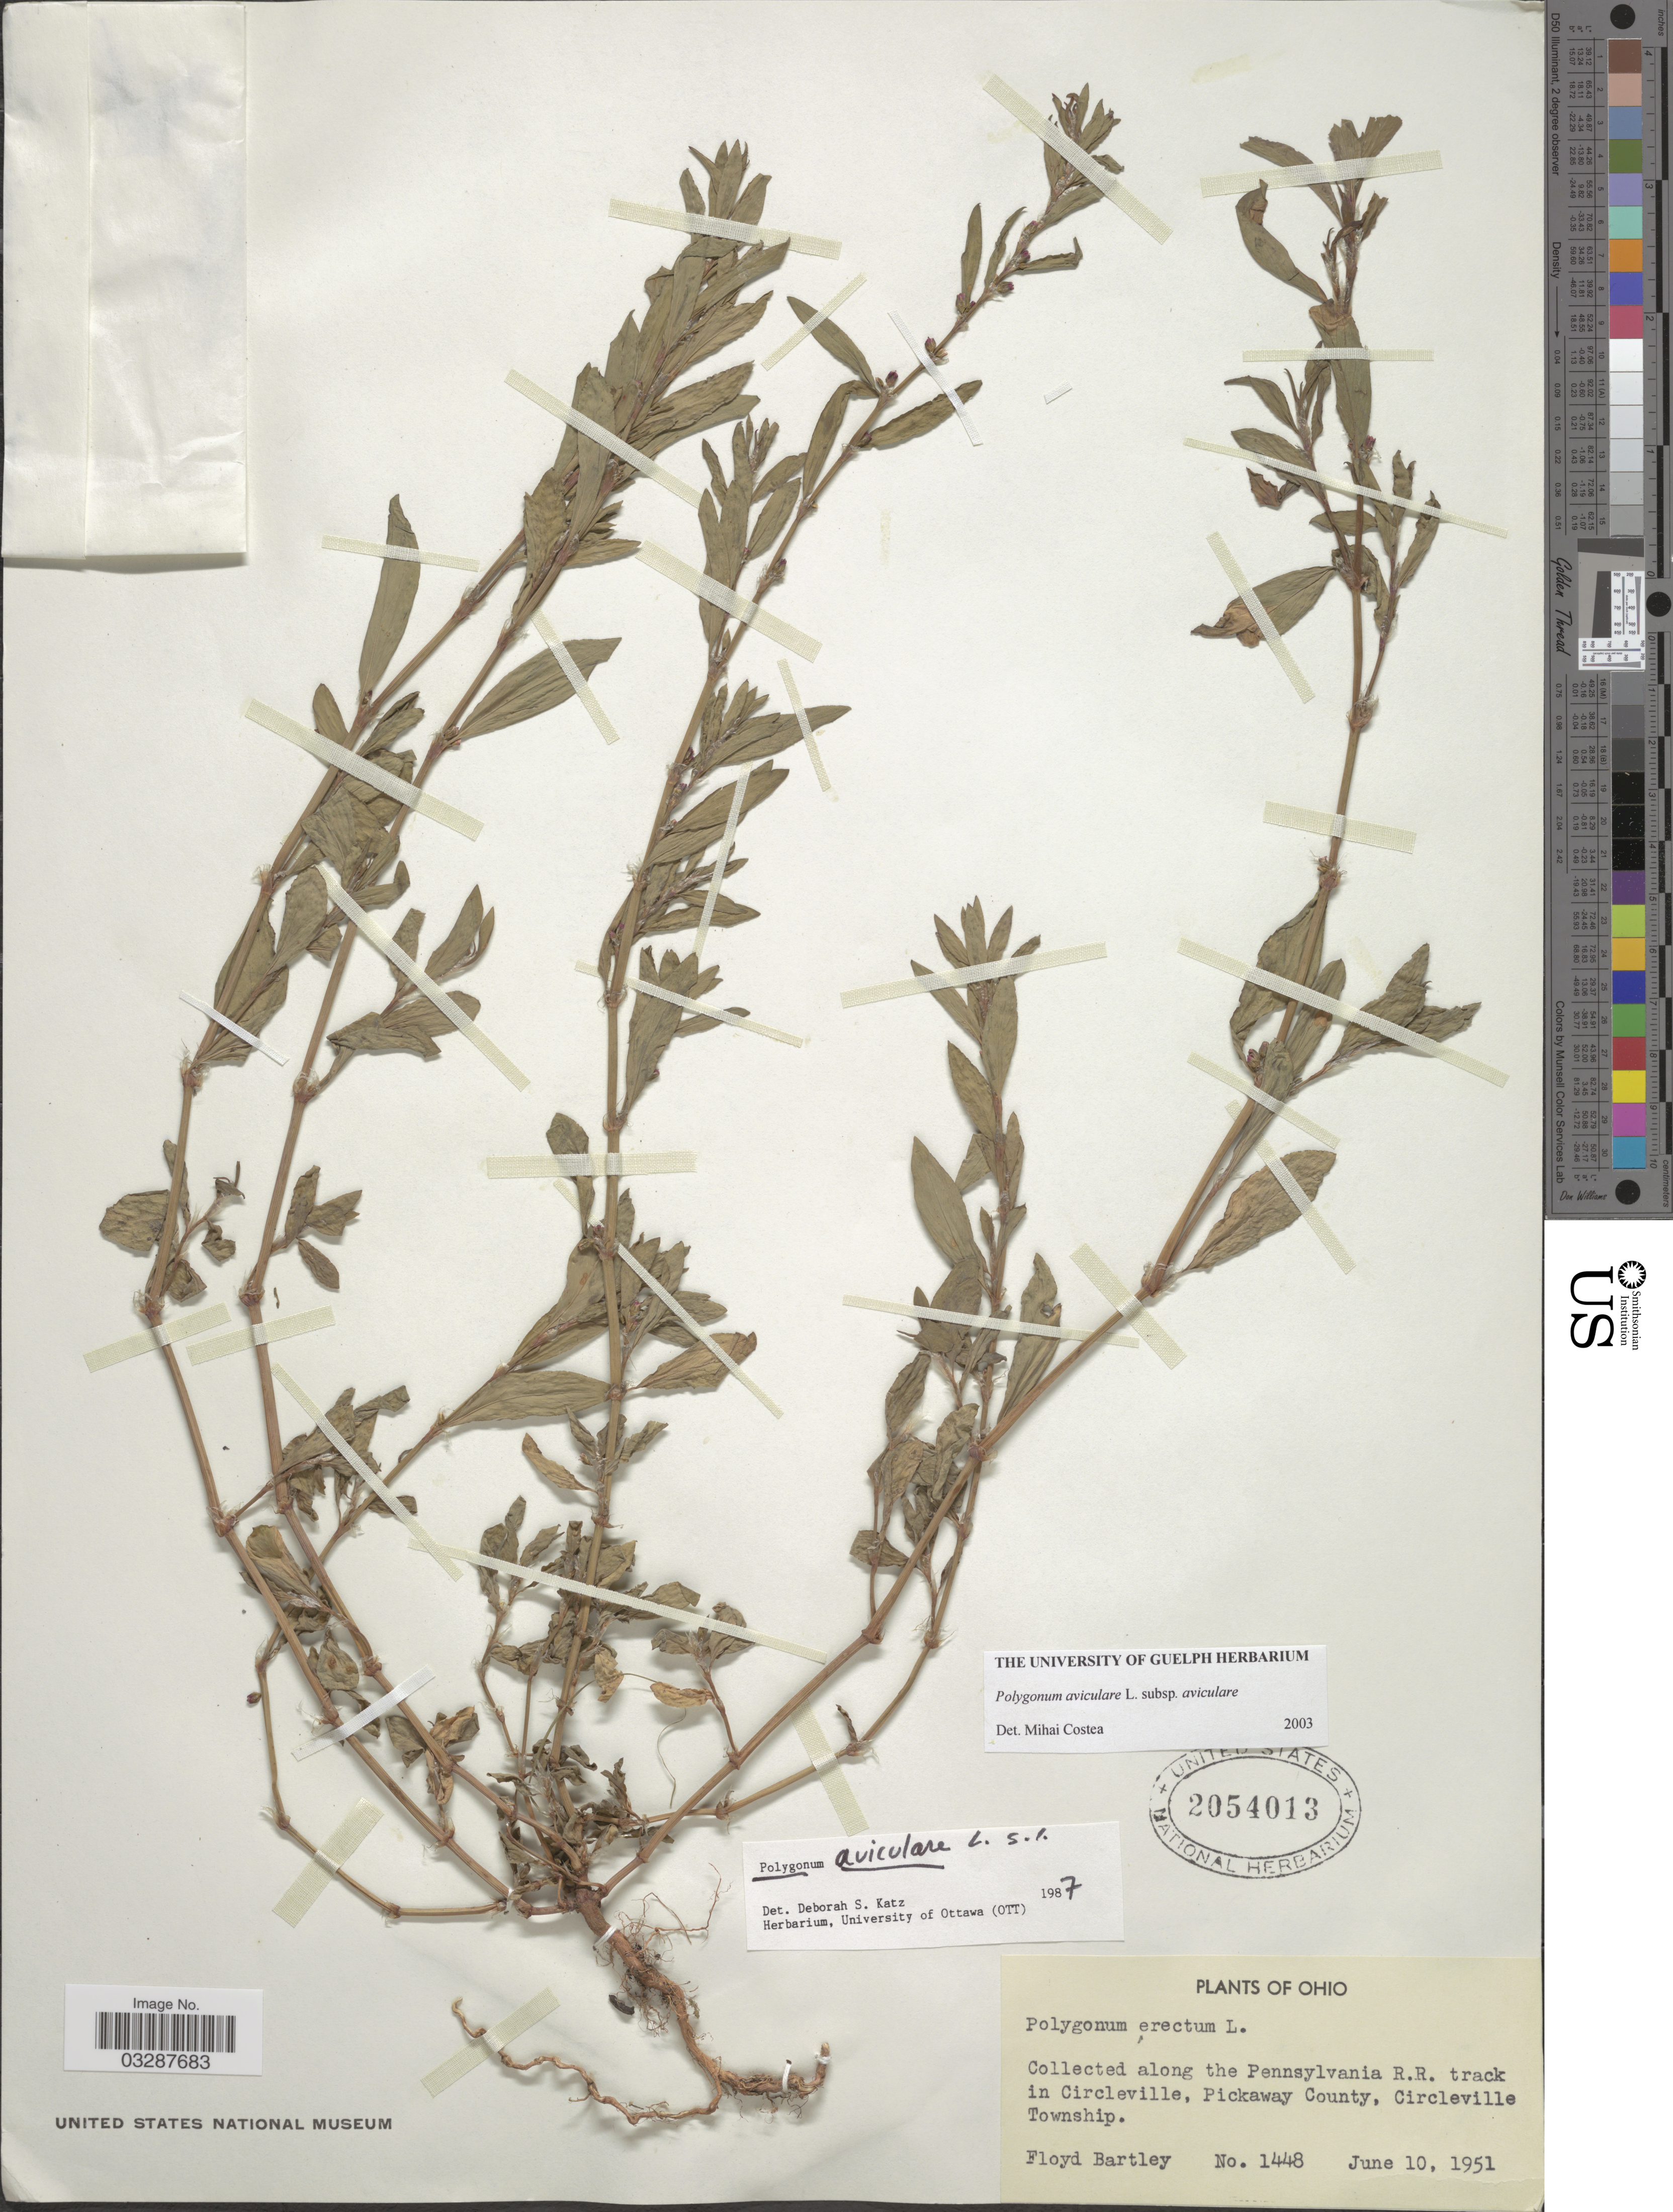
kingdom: Plantae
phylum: Tracheophyta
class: Magnoliopsida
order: Caryophyllales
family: Polygonaceae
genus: Polygonum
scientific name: Polygonum aviculare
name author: L.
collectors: F. Bartley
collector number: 1448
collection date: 1951-06-10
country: United States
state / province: Ohio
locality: Collected along the Pennsylvania R.R. track in Circleville, Pickaway County, Circleville Township.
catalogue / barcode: US 2054013